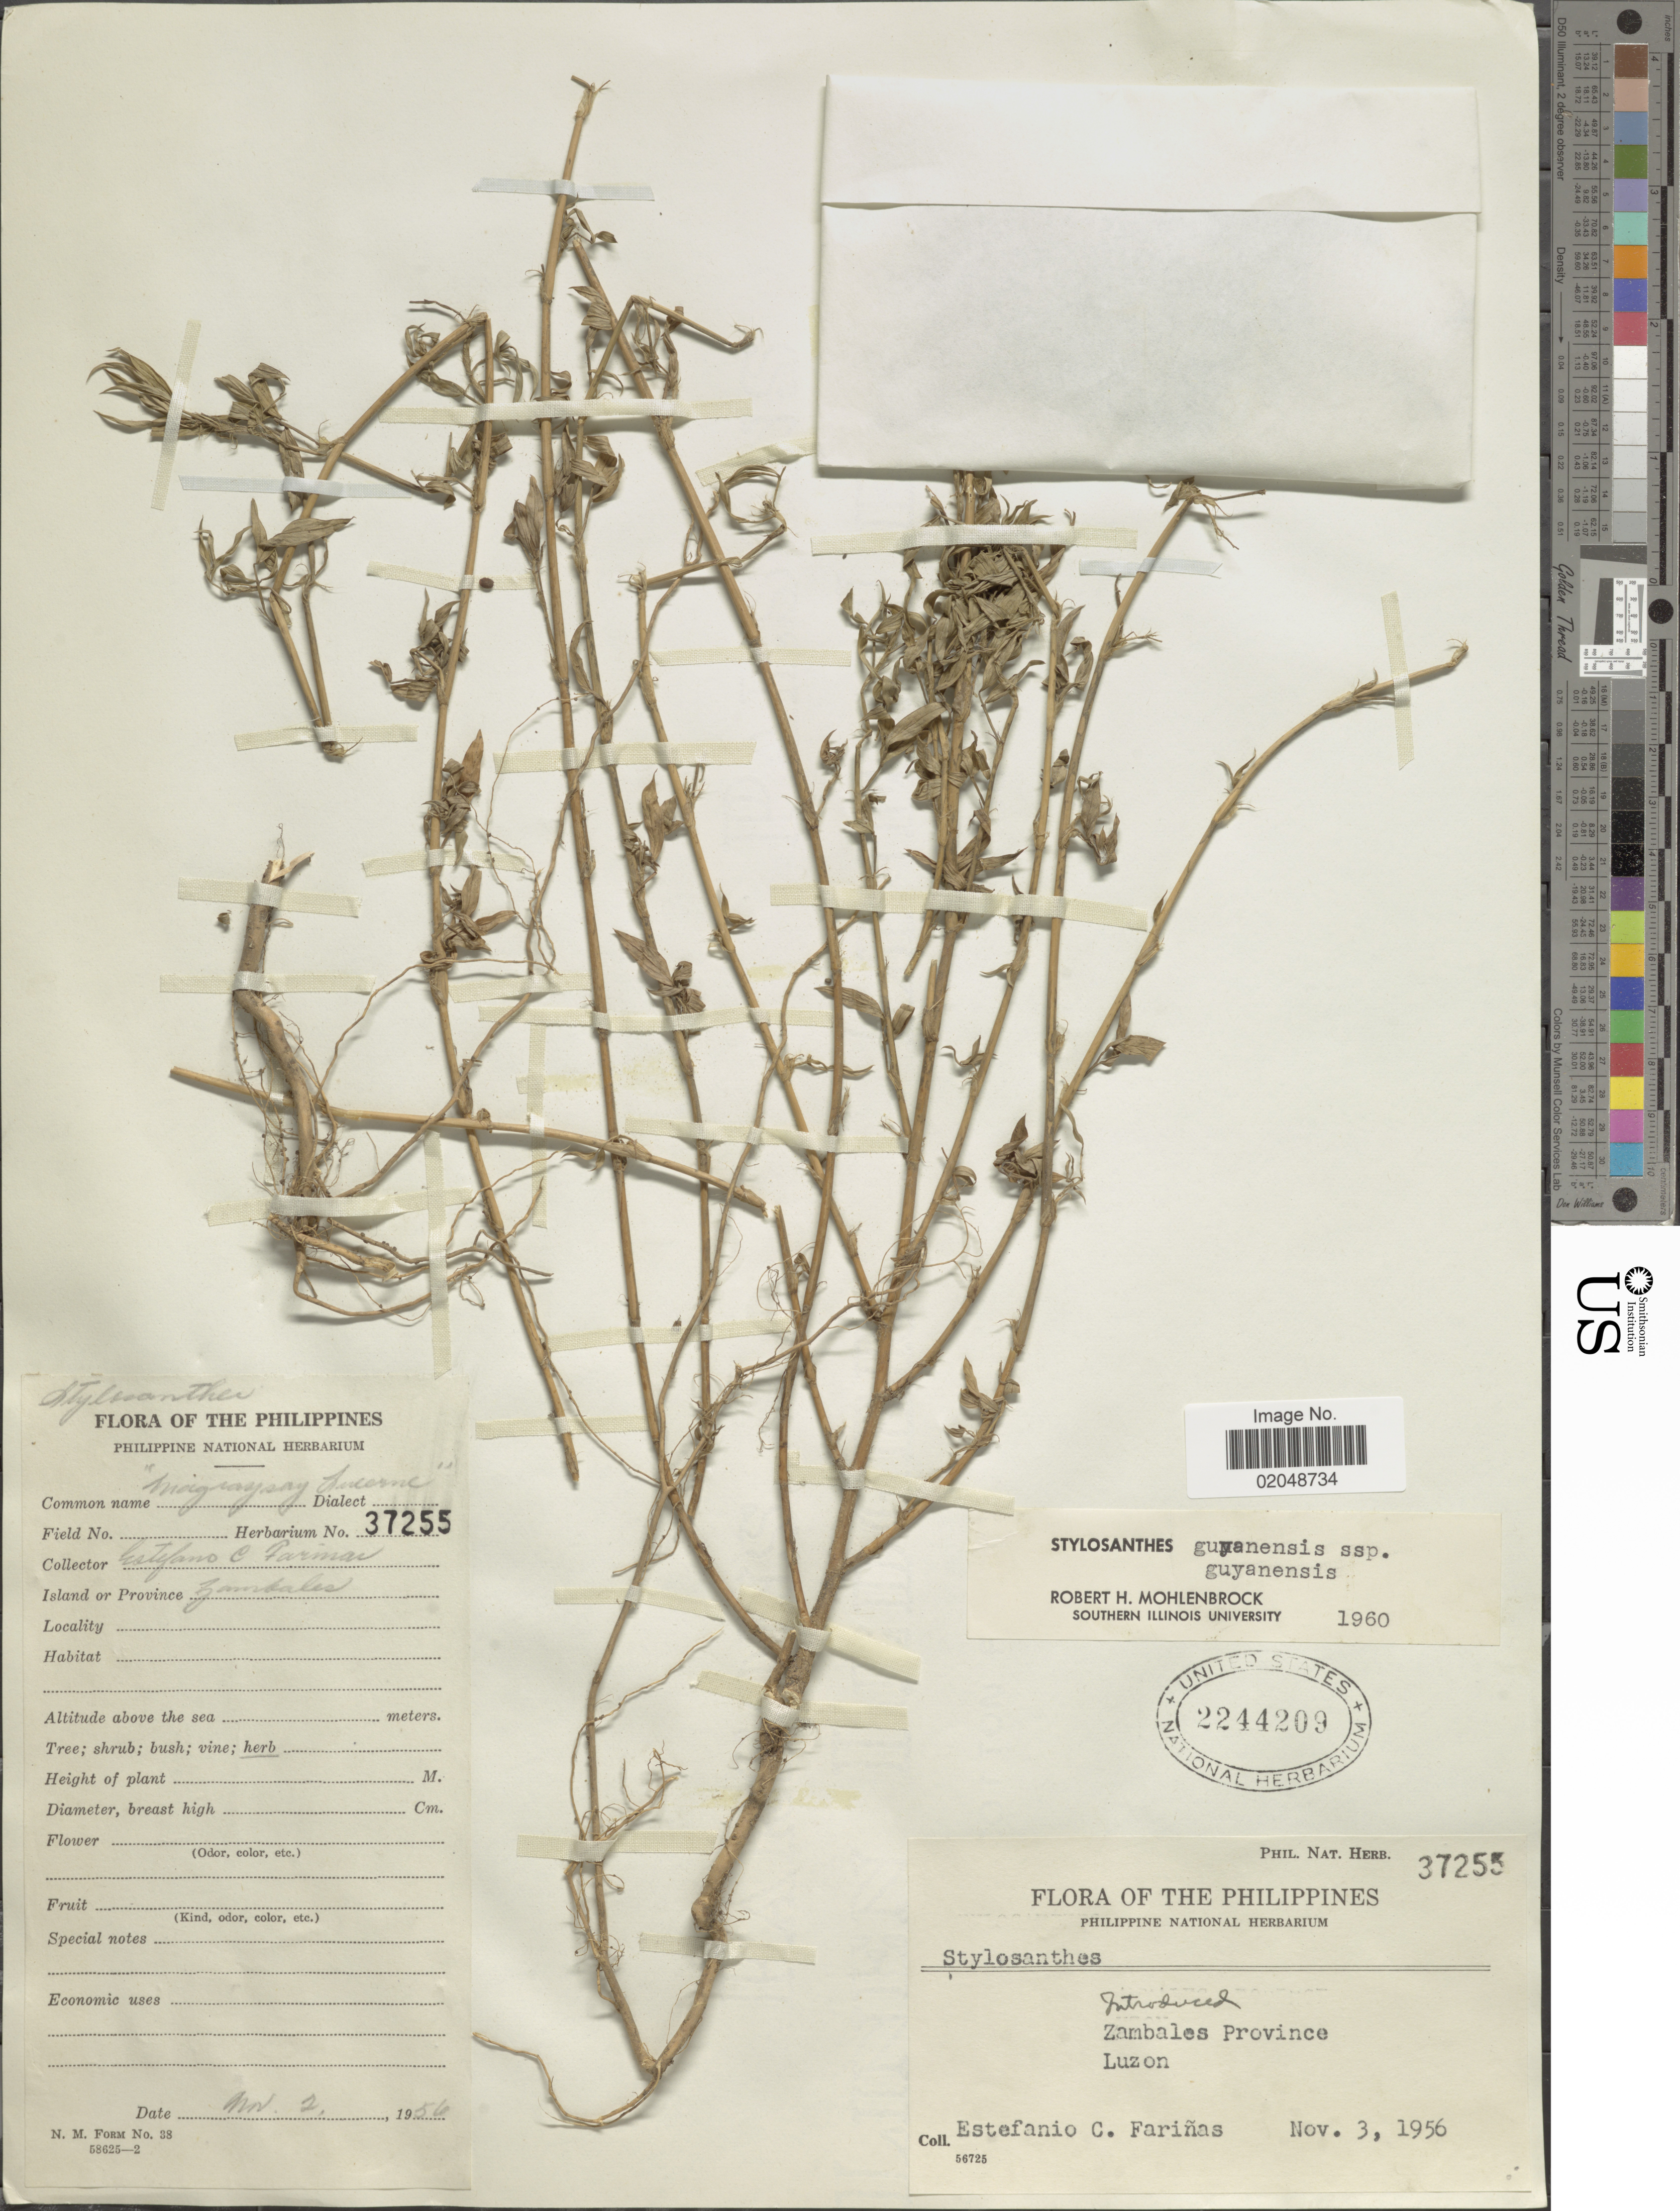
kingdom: Plantae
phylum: Tracheophyta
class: Magnoliopsida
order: Fabales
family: Fabaceae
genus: Stylosanthes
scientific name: Stylosanthes guyanensis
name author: (Aubl.) Sw.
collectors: E. Farinas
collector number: Phil Nat Herb 37255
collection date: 1956-11-03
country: Philippines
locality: Zambales Province, Luzon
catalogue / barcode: US 2244209